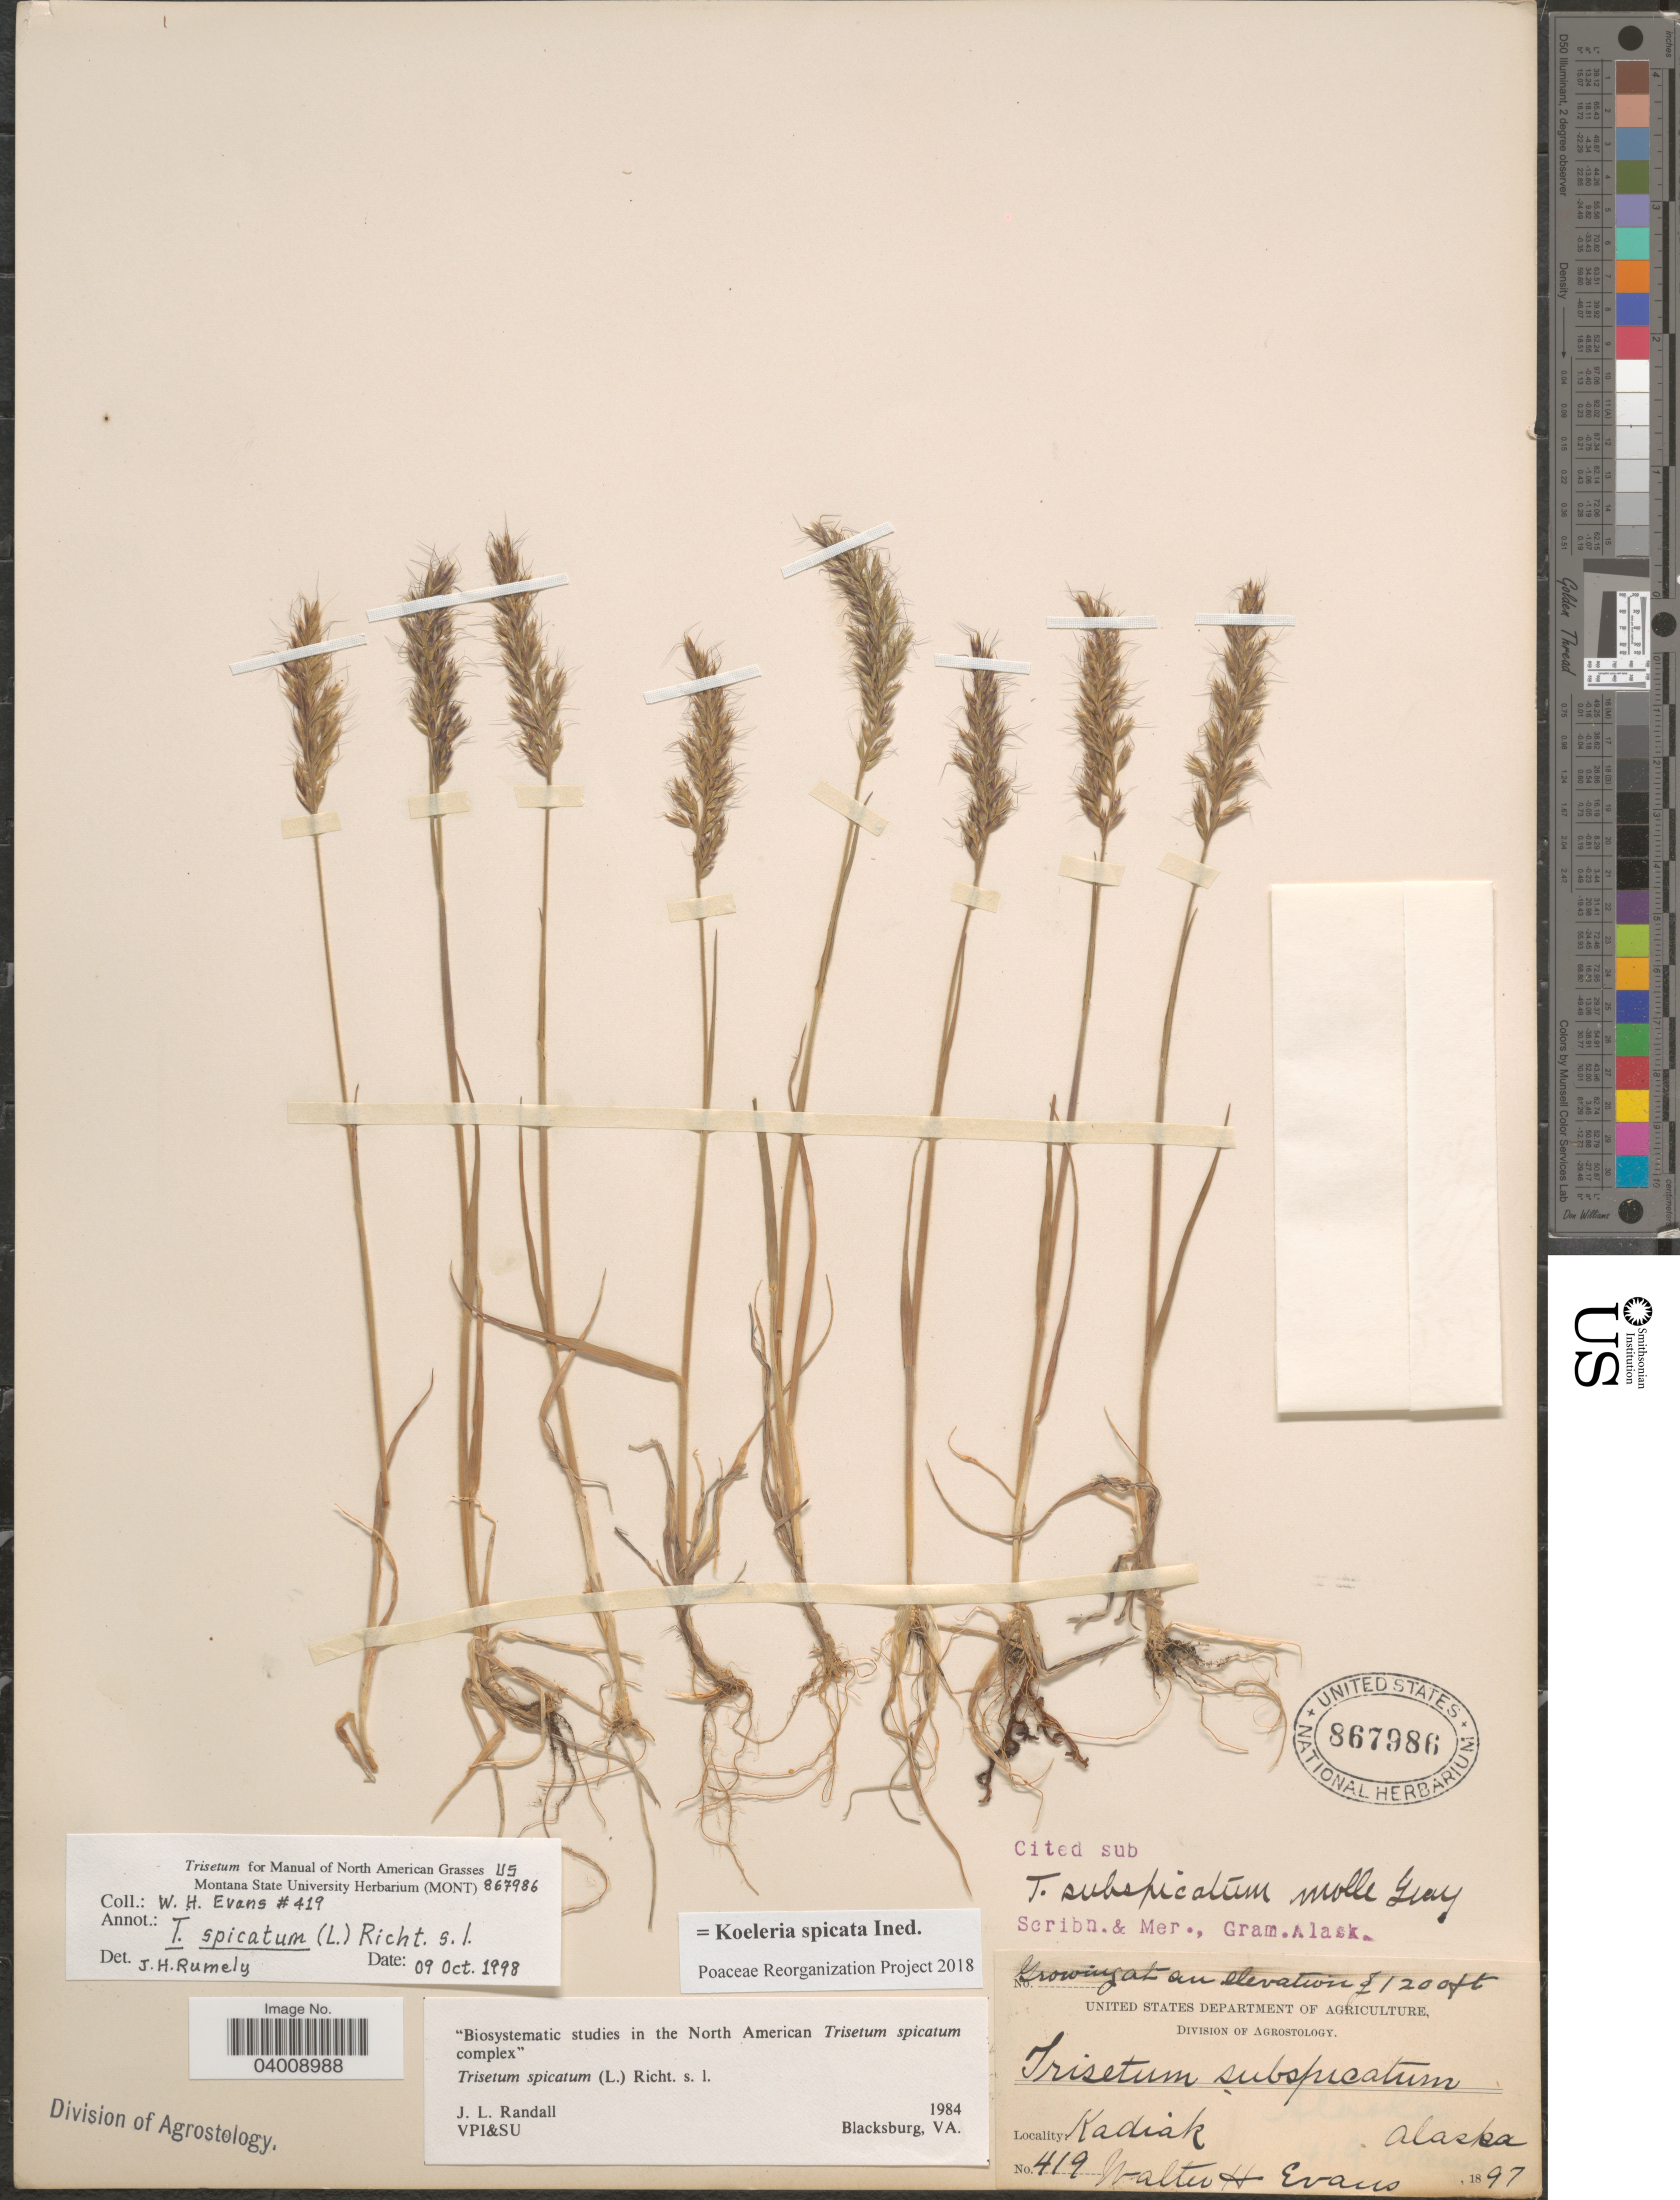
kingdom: Plantae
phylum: Tracheophyta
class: Liliopsida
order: Poales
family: Poaceae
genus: Koeleria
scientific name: Koeleria spicata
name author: (L.) Barberá et al.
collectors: W. H. Evans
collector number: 419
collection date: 1897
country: United States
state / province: Alaska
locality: Kodiak.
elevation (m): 366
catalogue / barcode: US 867986